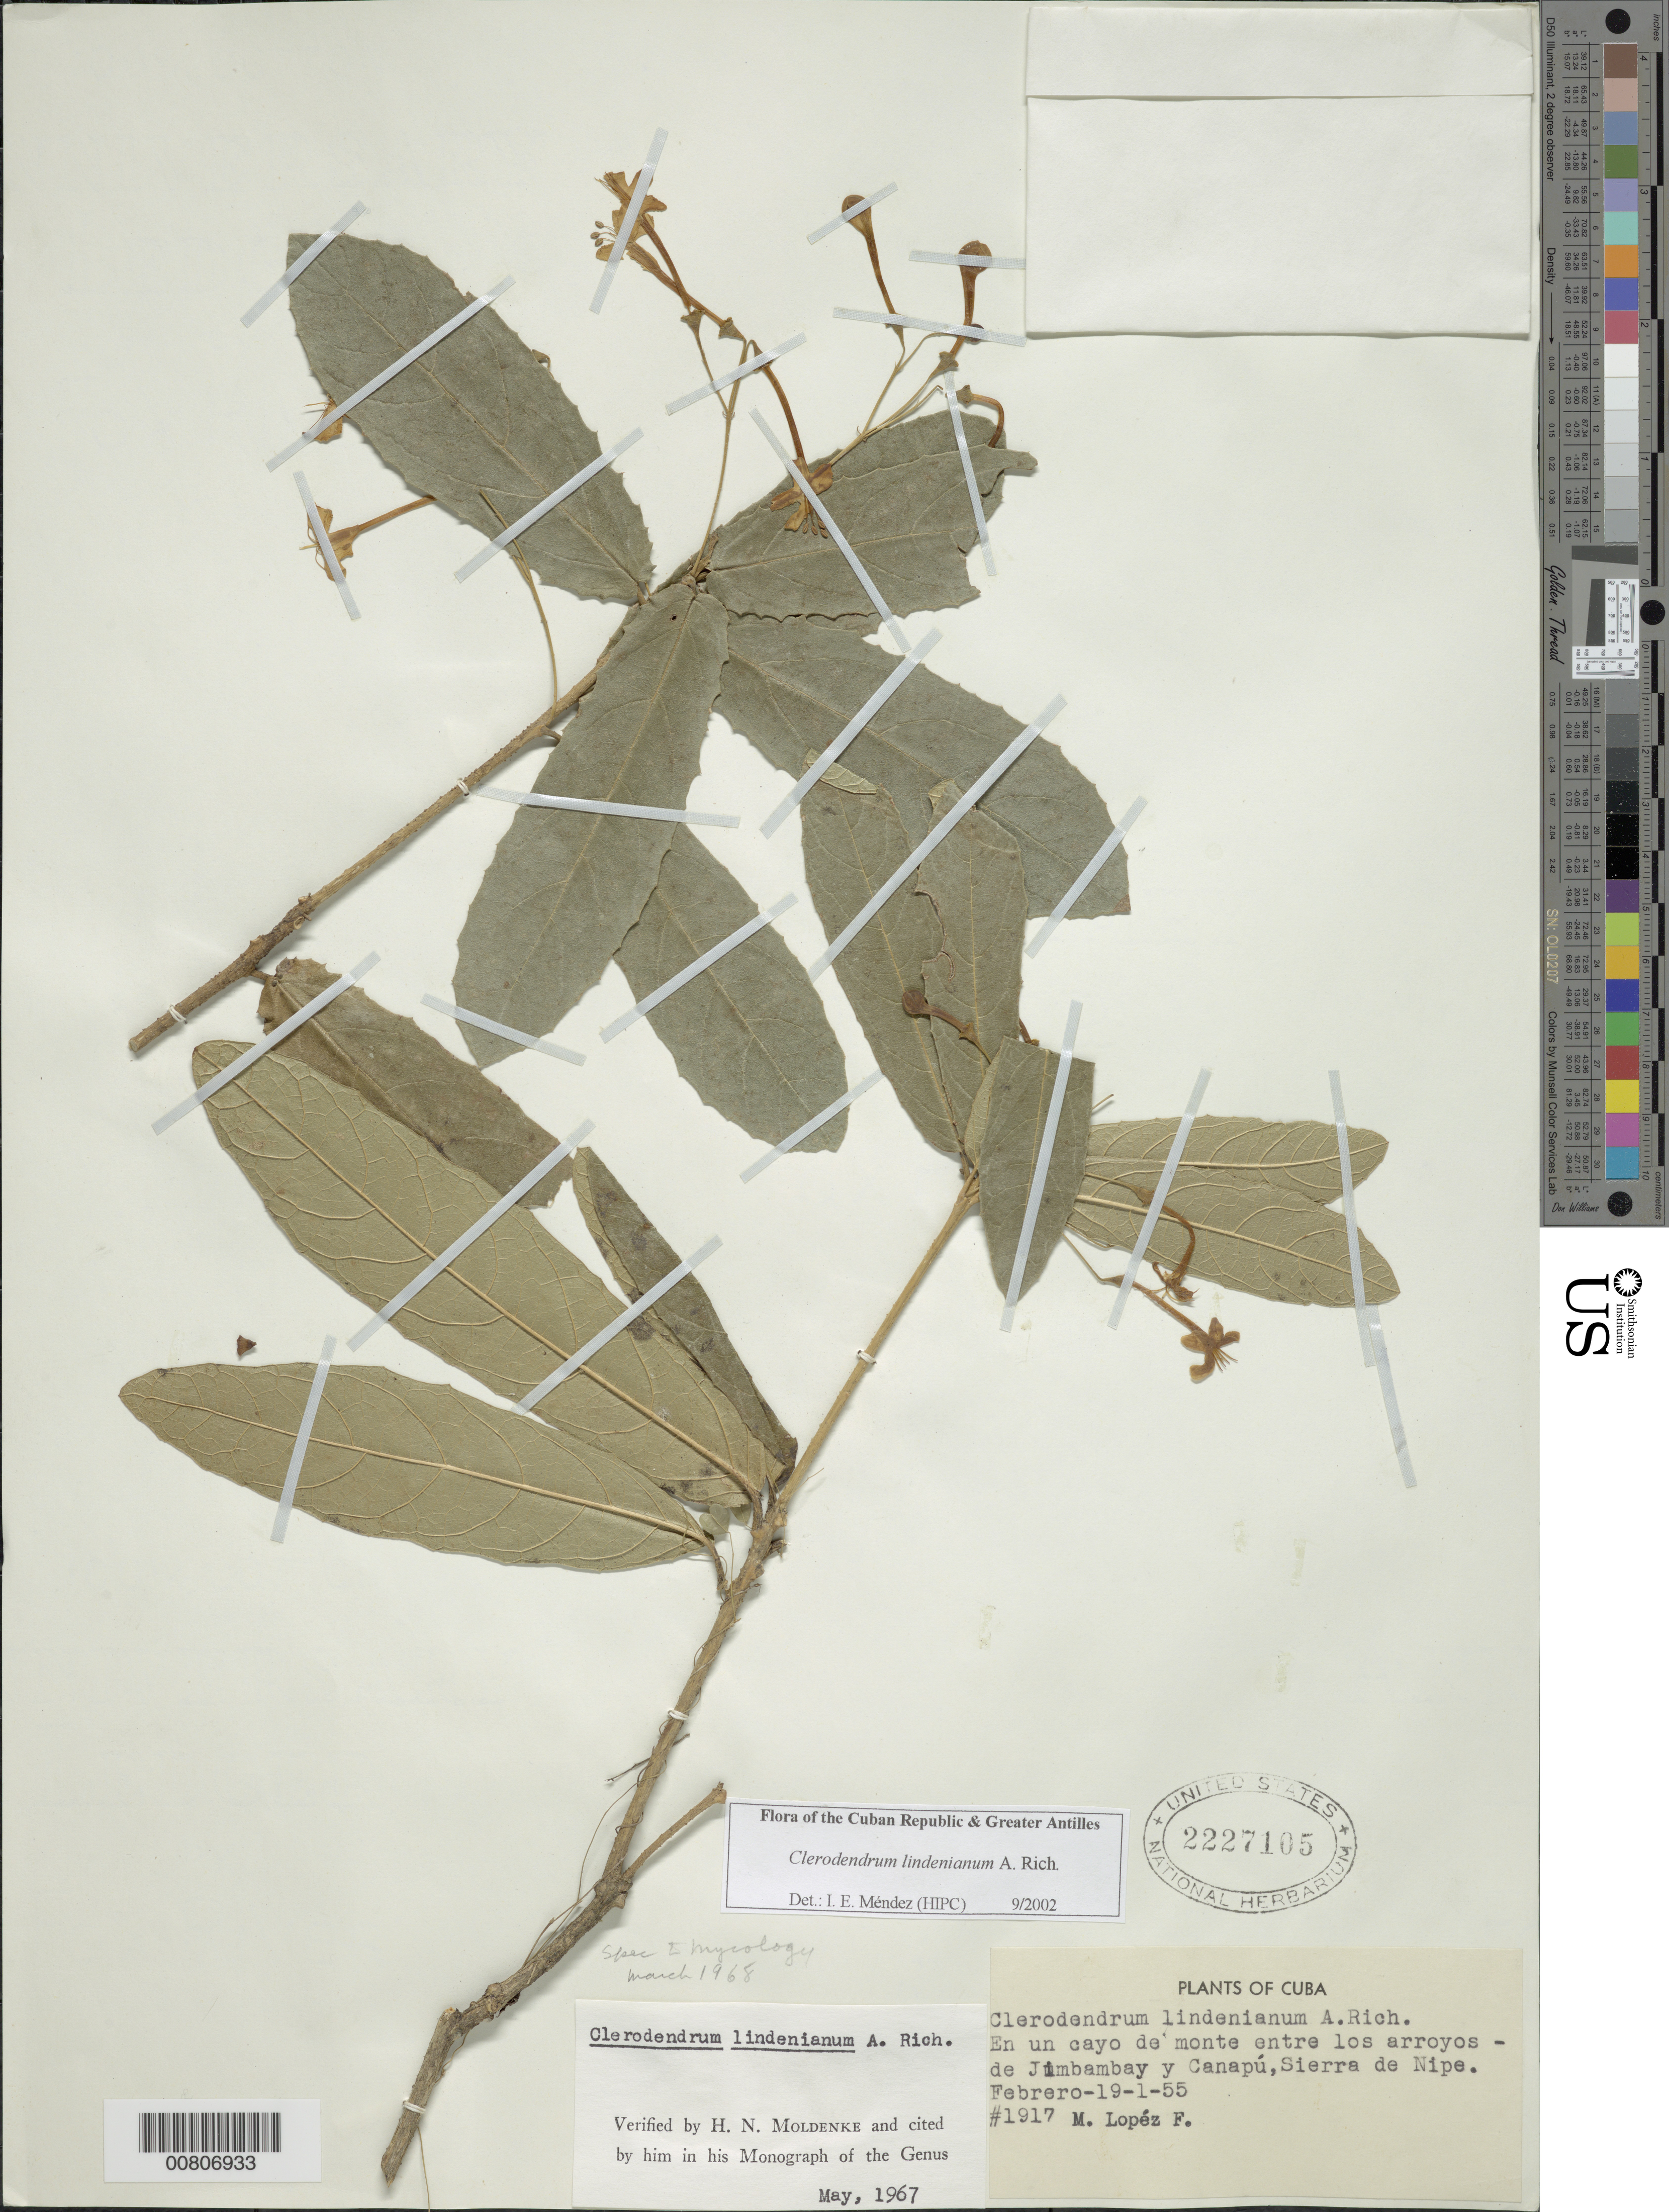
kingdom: Plantae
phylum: Tracheophyta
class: Magnoliopsida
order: Lamiales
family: Lamiaceae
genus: Clerodendrum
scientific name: Clerodendrum lindenianum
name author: A. Rich.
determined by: Méndez, Isidro E., (HIPC)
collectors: M. López Figueiras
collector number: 1917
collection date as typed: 19 Feb 1955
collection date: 1955-02-19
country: Cuba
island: Cuba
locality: Sierra de Nipe, between Jimbambay and Canapú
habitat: En cayo de monte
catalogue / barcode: US 2227105